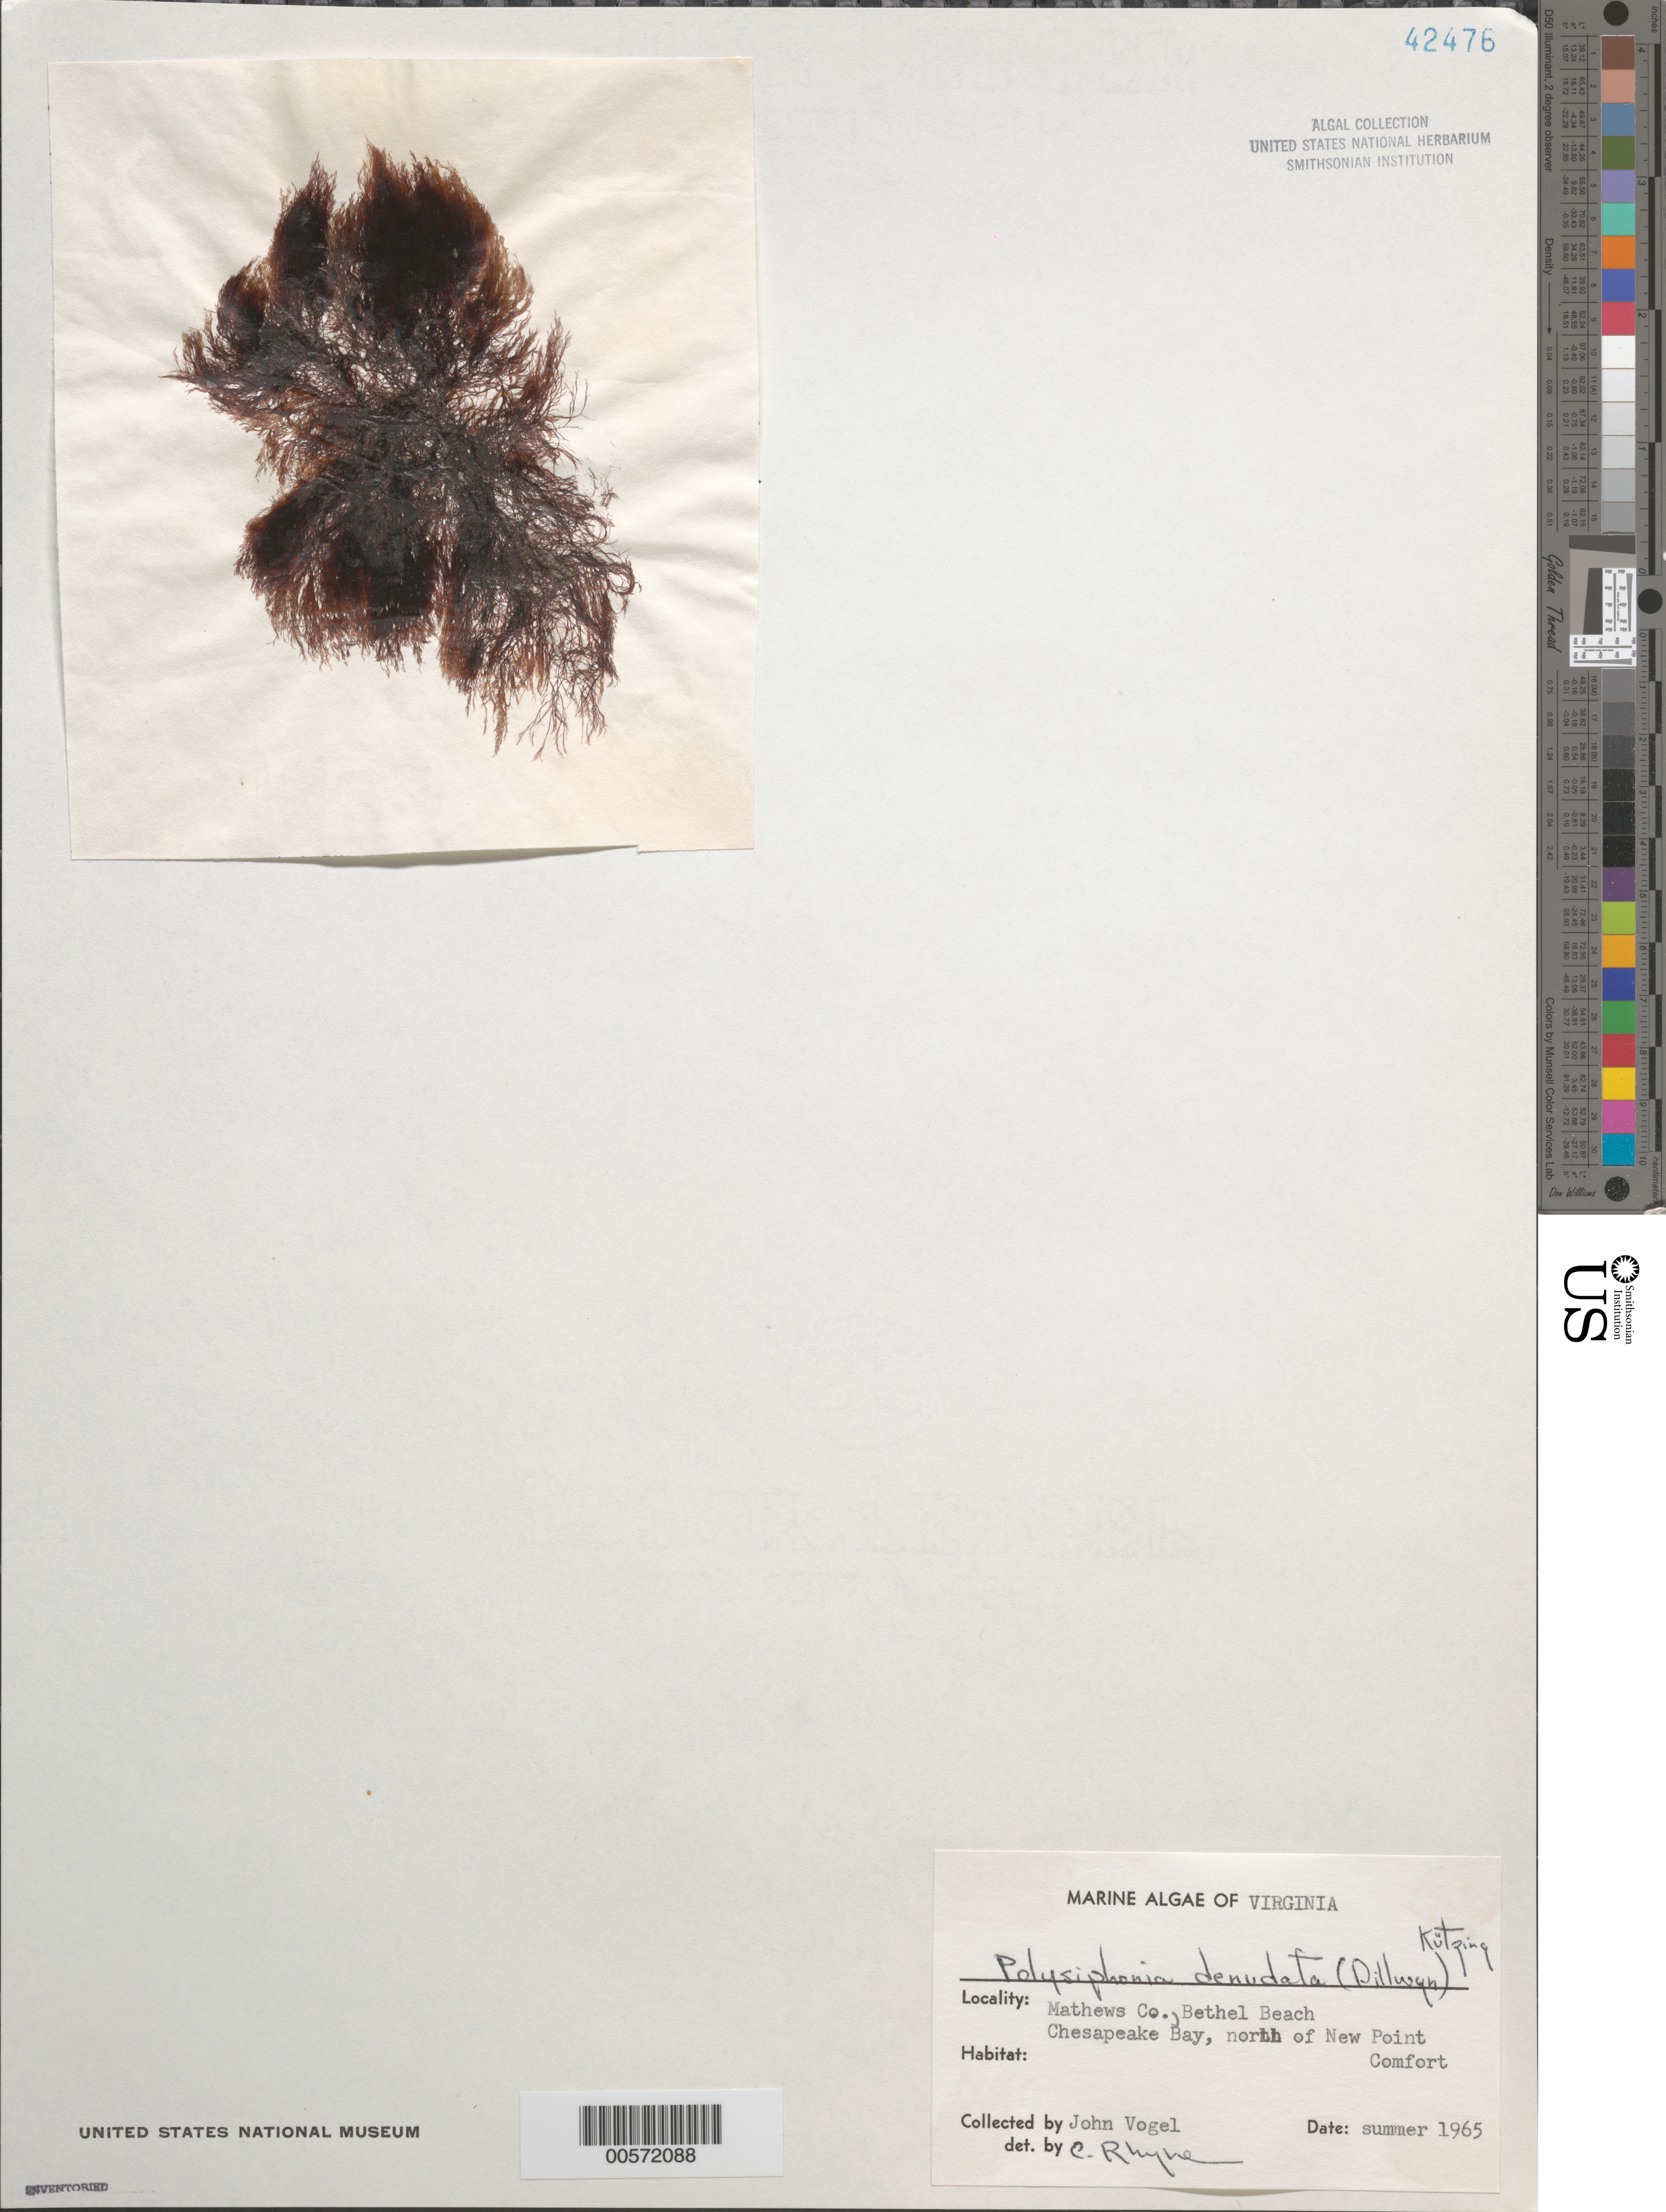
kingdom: Plantae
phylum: Rhodophyta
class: Florideophyceae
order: Ceramiales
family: Rhodomelaceae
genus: Carradoriella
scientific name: Carradoriella denudata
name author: (Dillwyn) Savoie & G.W. Saunders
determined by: Algae name updating Project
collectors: J. Vogel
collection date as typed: Sum 1965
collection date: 1965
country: United States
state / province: Virginia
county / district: Mathews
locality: Bethel Beach, Chesapeake Bay, north of New Point Comfort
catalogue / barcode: US 42476